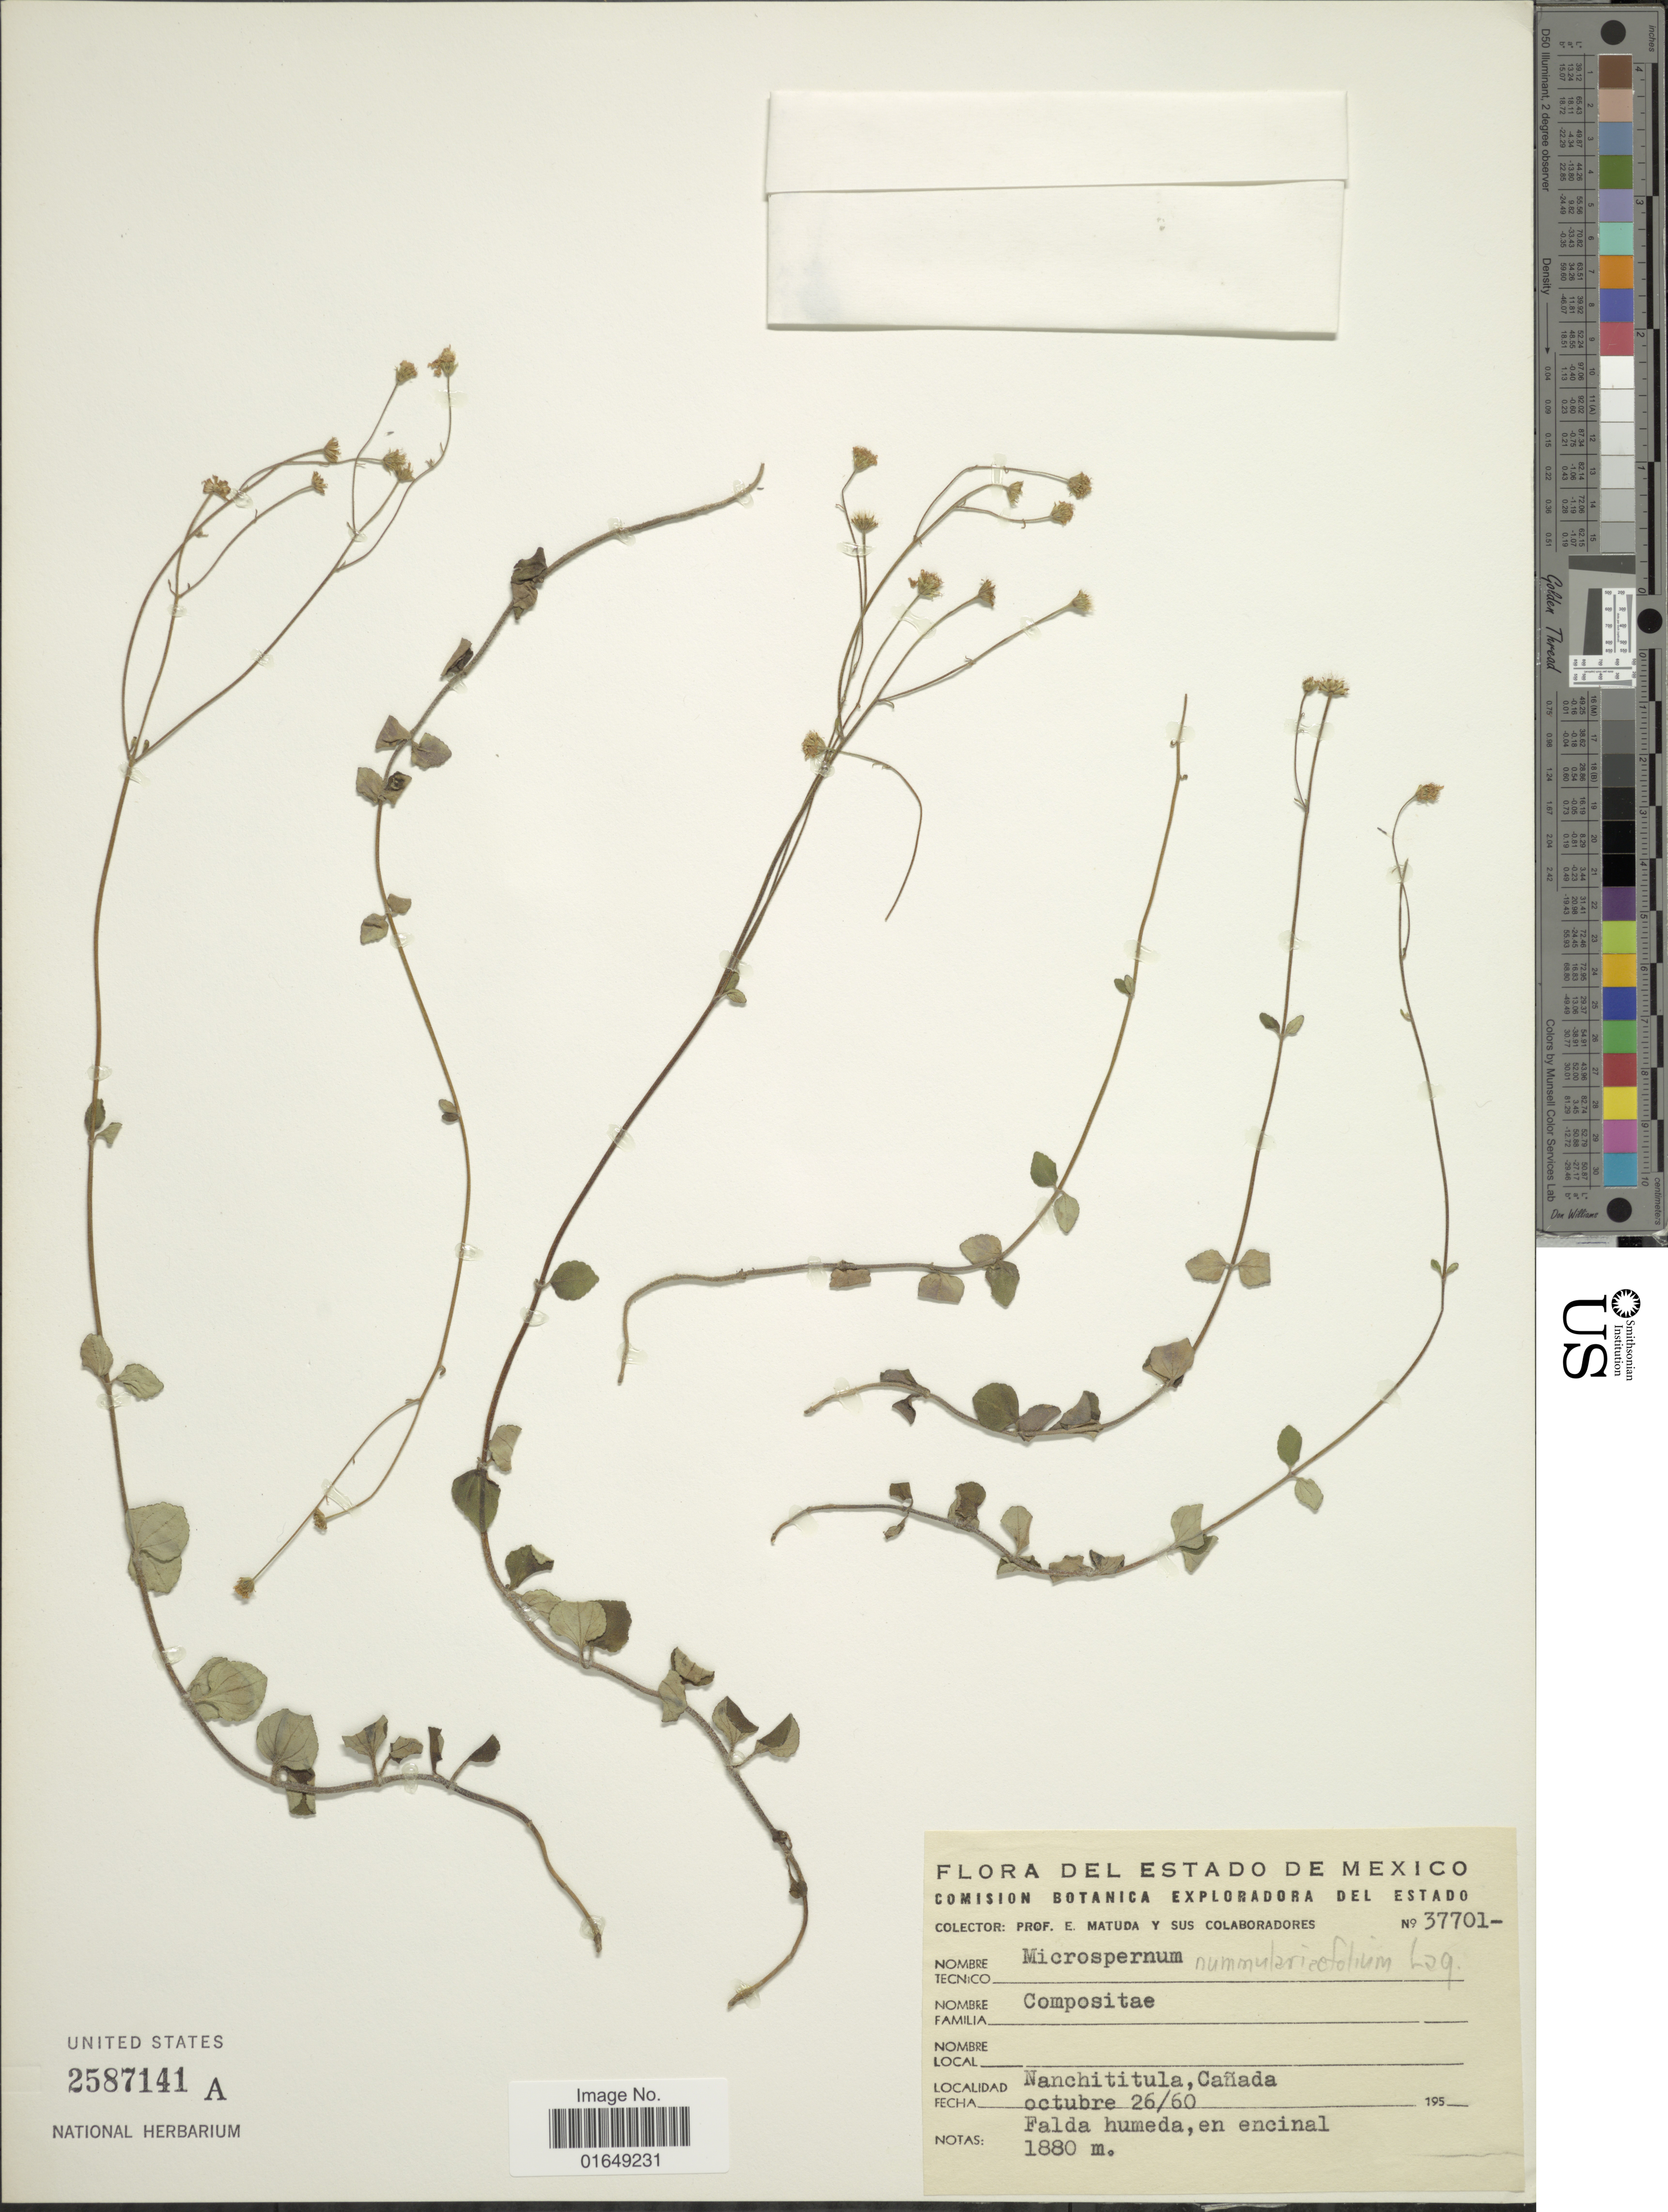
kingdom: Plantae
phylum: Tracheophyta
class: Magnoliopsida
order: Asterales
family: Asteraceae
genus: Microspermum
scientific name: Microspermum numulariaefolium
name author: Lag.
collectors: E. Matuda & et al.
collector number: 37701-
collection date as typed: Transcribed d/m/y: 26/10/60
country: Mexico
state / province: México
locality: Nanchititula, Cañada.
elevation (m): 1880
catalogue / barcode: US 2587141A